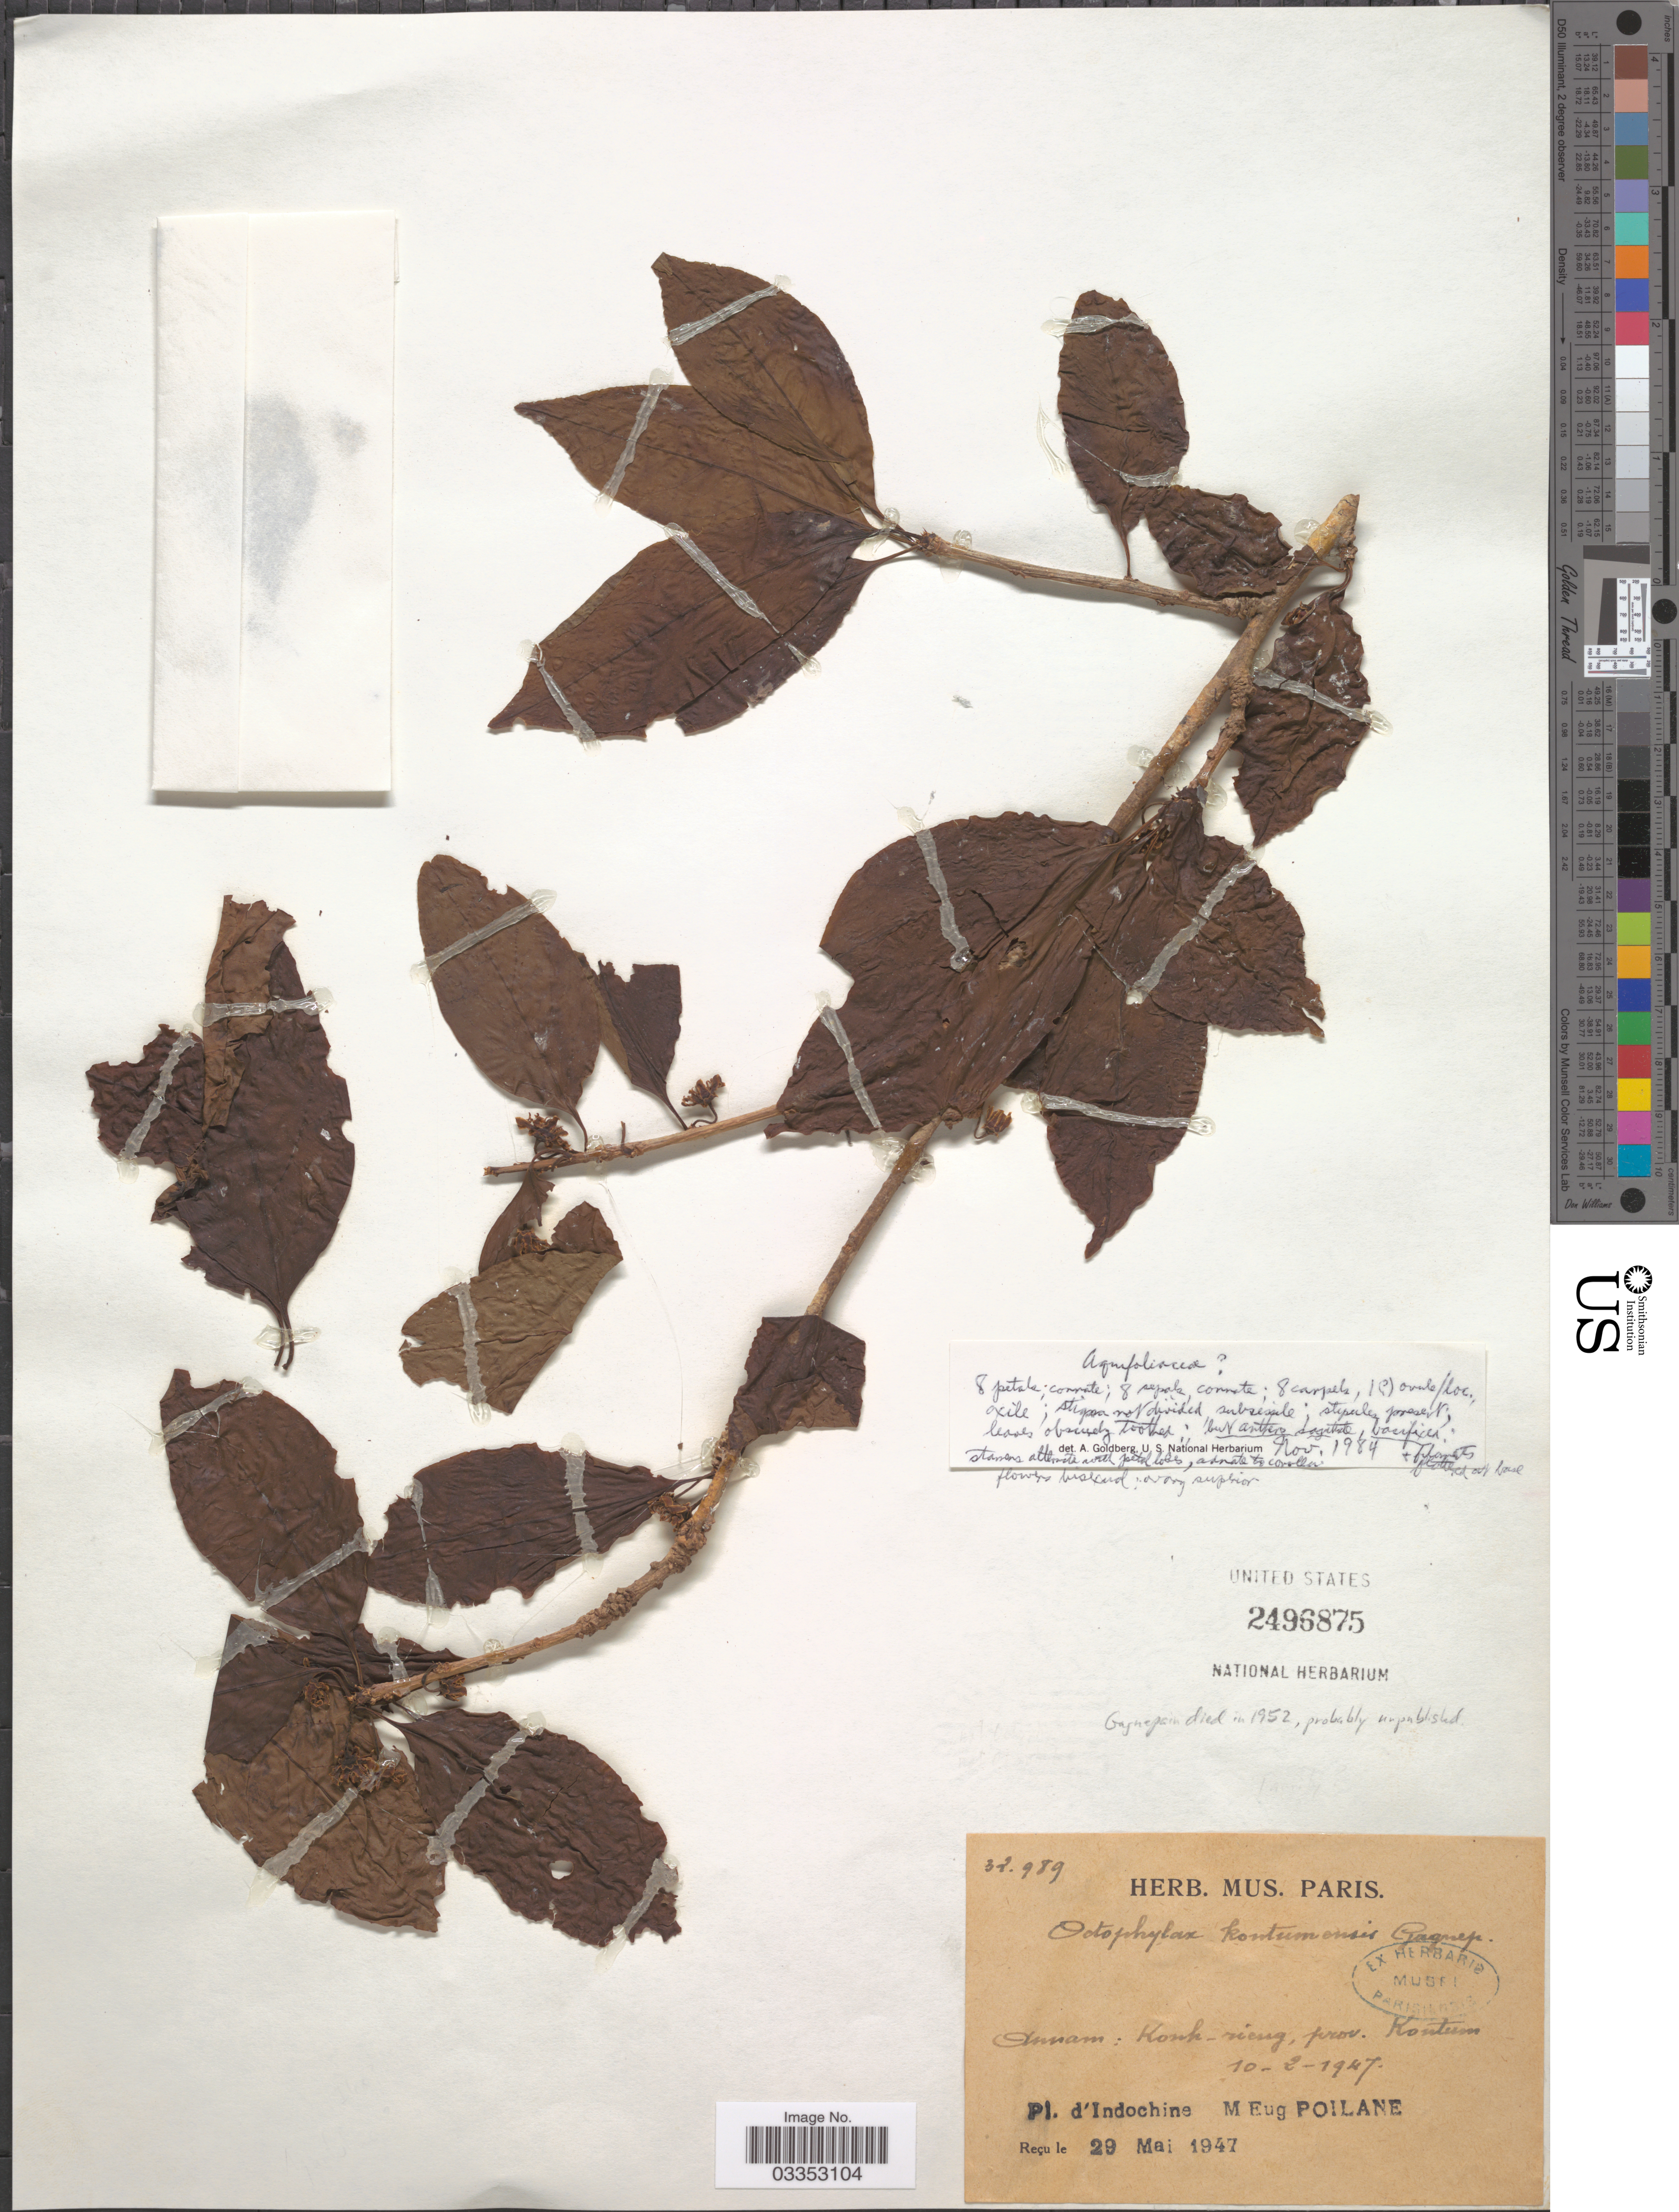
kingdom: Plantae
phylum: Tracheophyta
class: Magnoliopsida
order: Aquifoliales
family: Aquifoliaceae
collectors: E. Poilane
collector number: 32989?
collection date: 1947-02-10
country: Vietnam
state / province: Kon Tum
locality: Annam: Konk-rieng, Prov. Kontum. Indochine.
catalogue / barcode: US 2496875